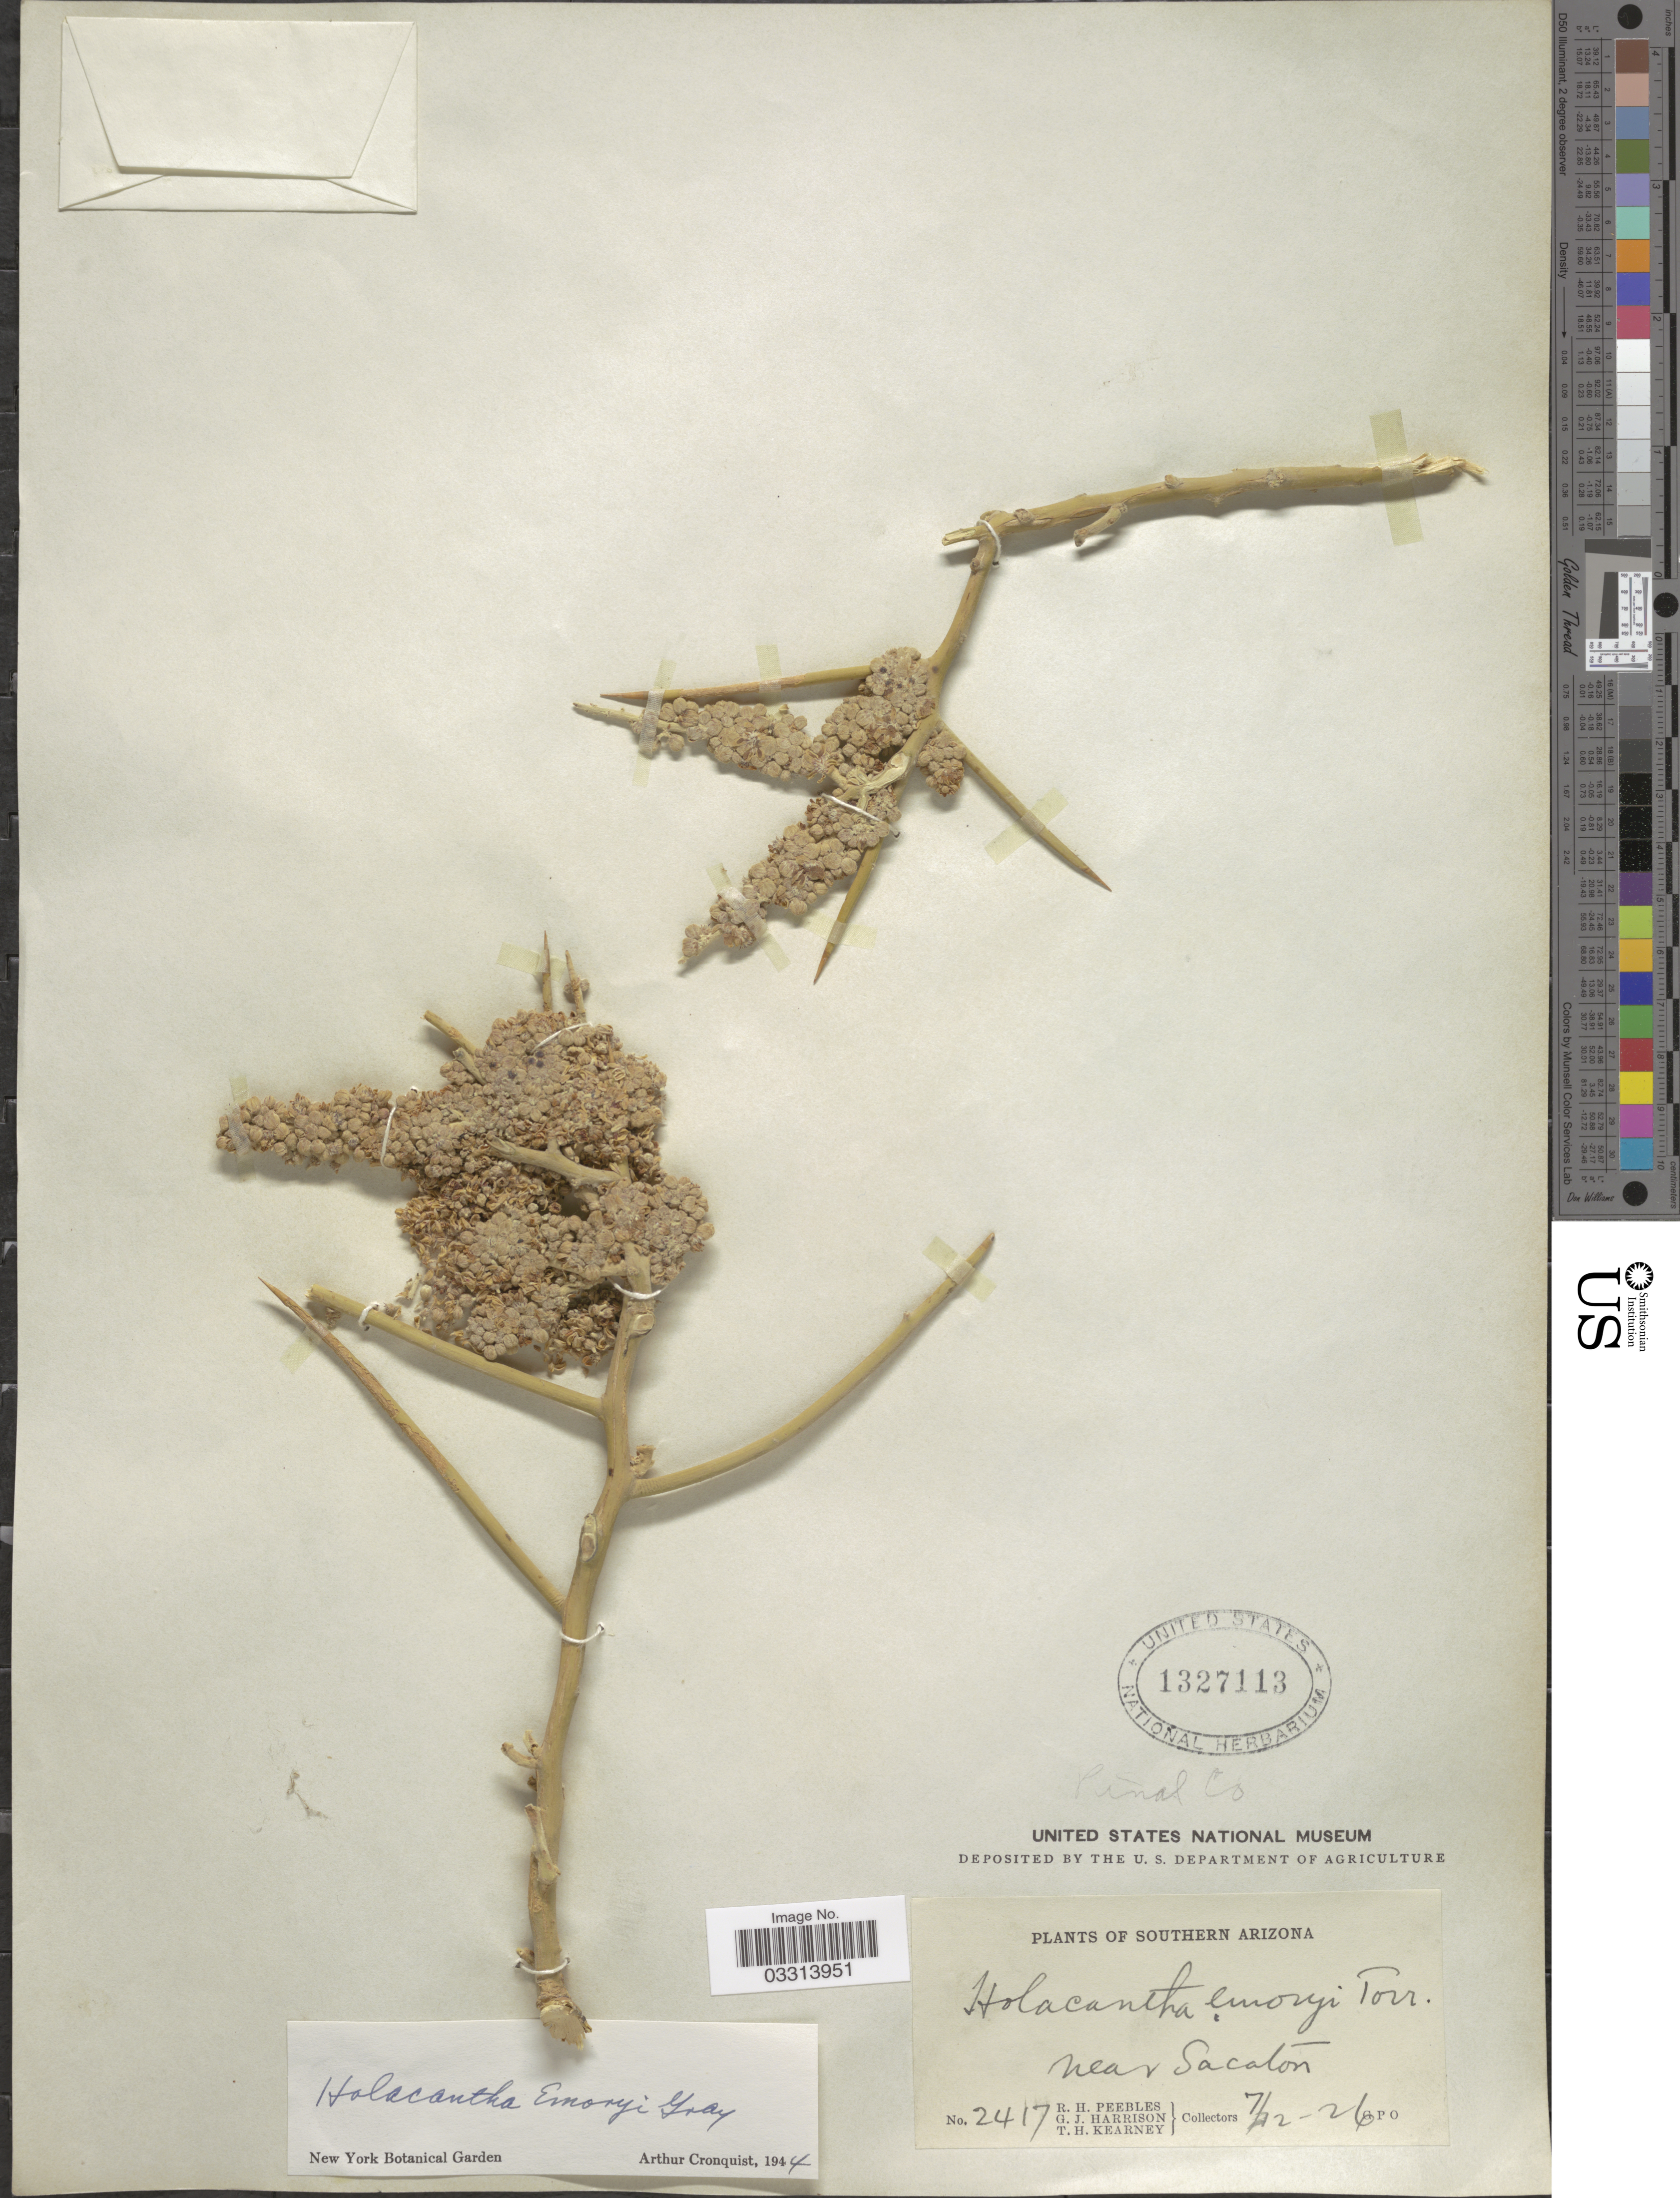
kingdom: Plantae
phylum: Tracheophyta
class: Magnoliopsida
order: Sapindales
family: Simaroubaceae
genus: Castela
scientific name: Castela emoryi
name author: (A. Gray) Moran & Felger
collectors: R. H. Peebles, G. J. Harrison & T. H. Kearney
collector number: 2417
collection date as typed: Transcribed d/m/y: 12/7/26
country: United States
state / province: Arizona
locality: Southern Arizona. Near Sacaton.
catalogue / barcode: US 1327113